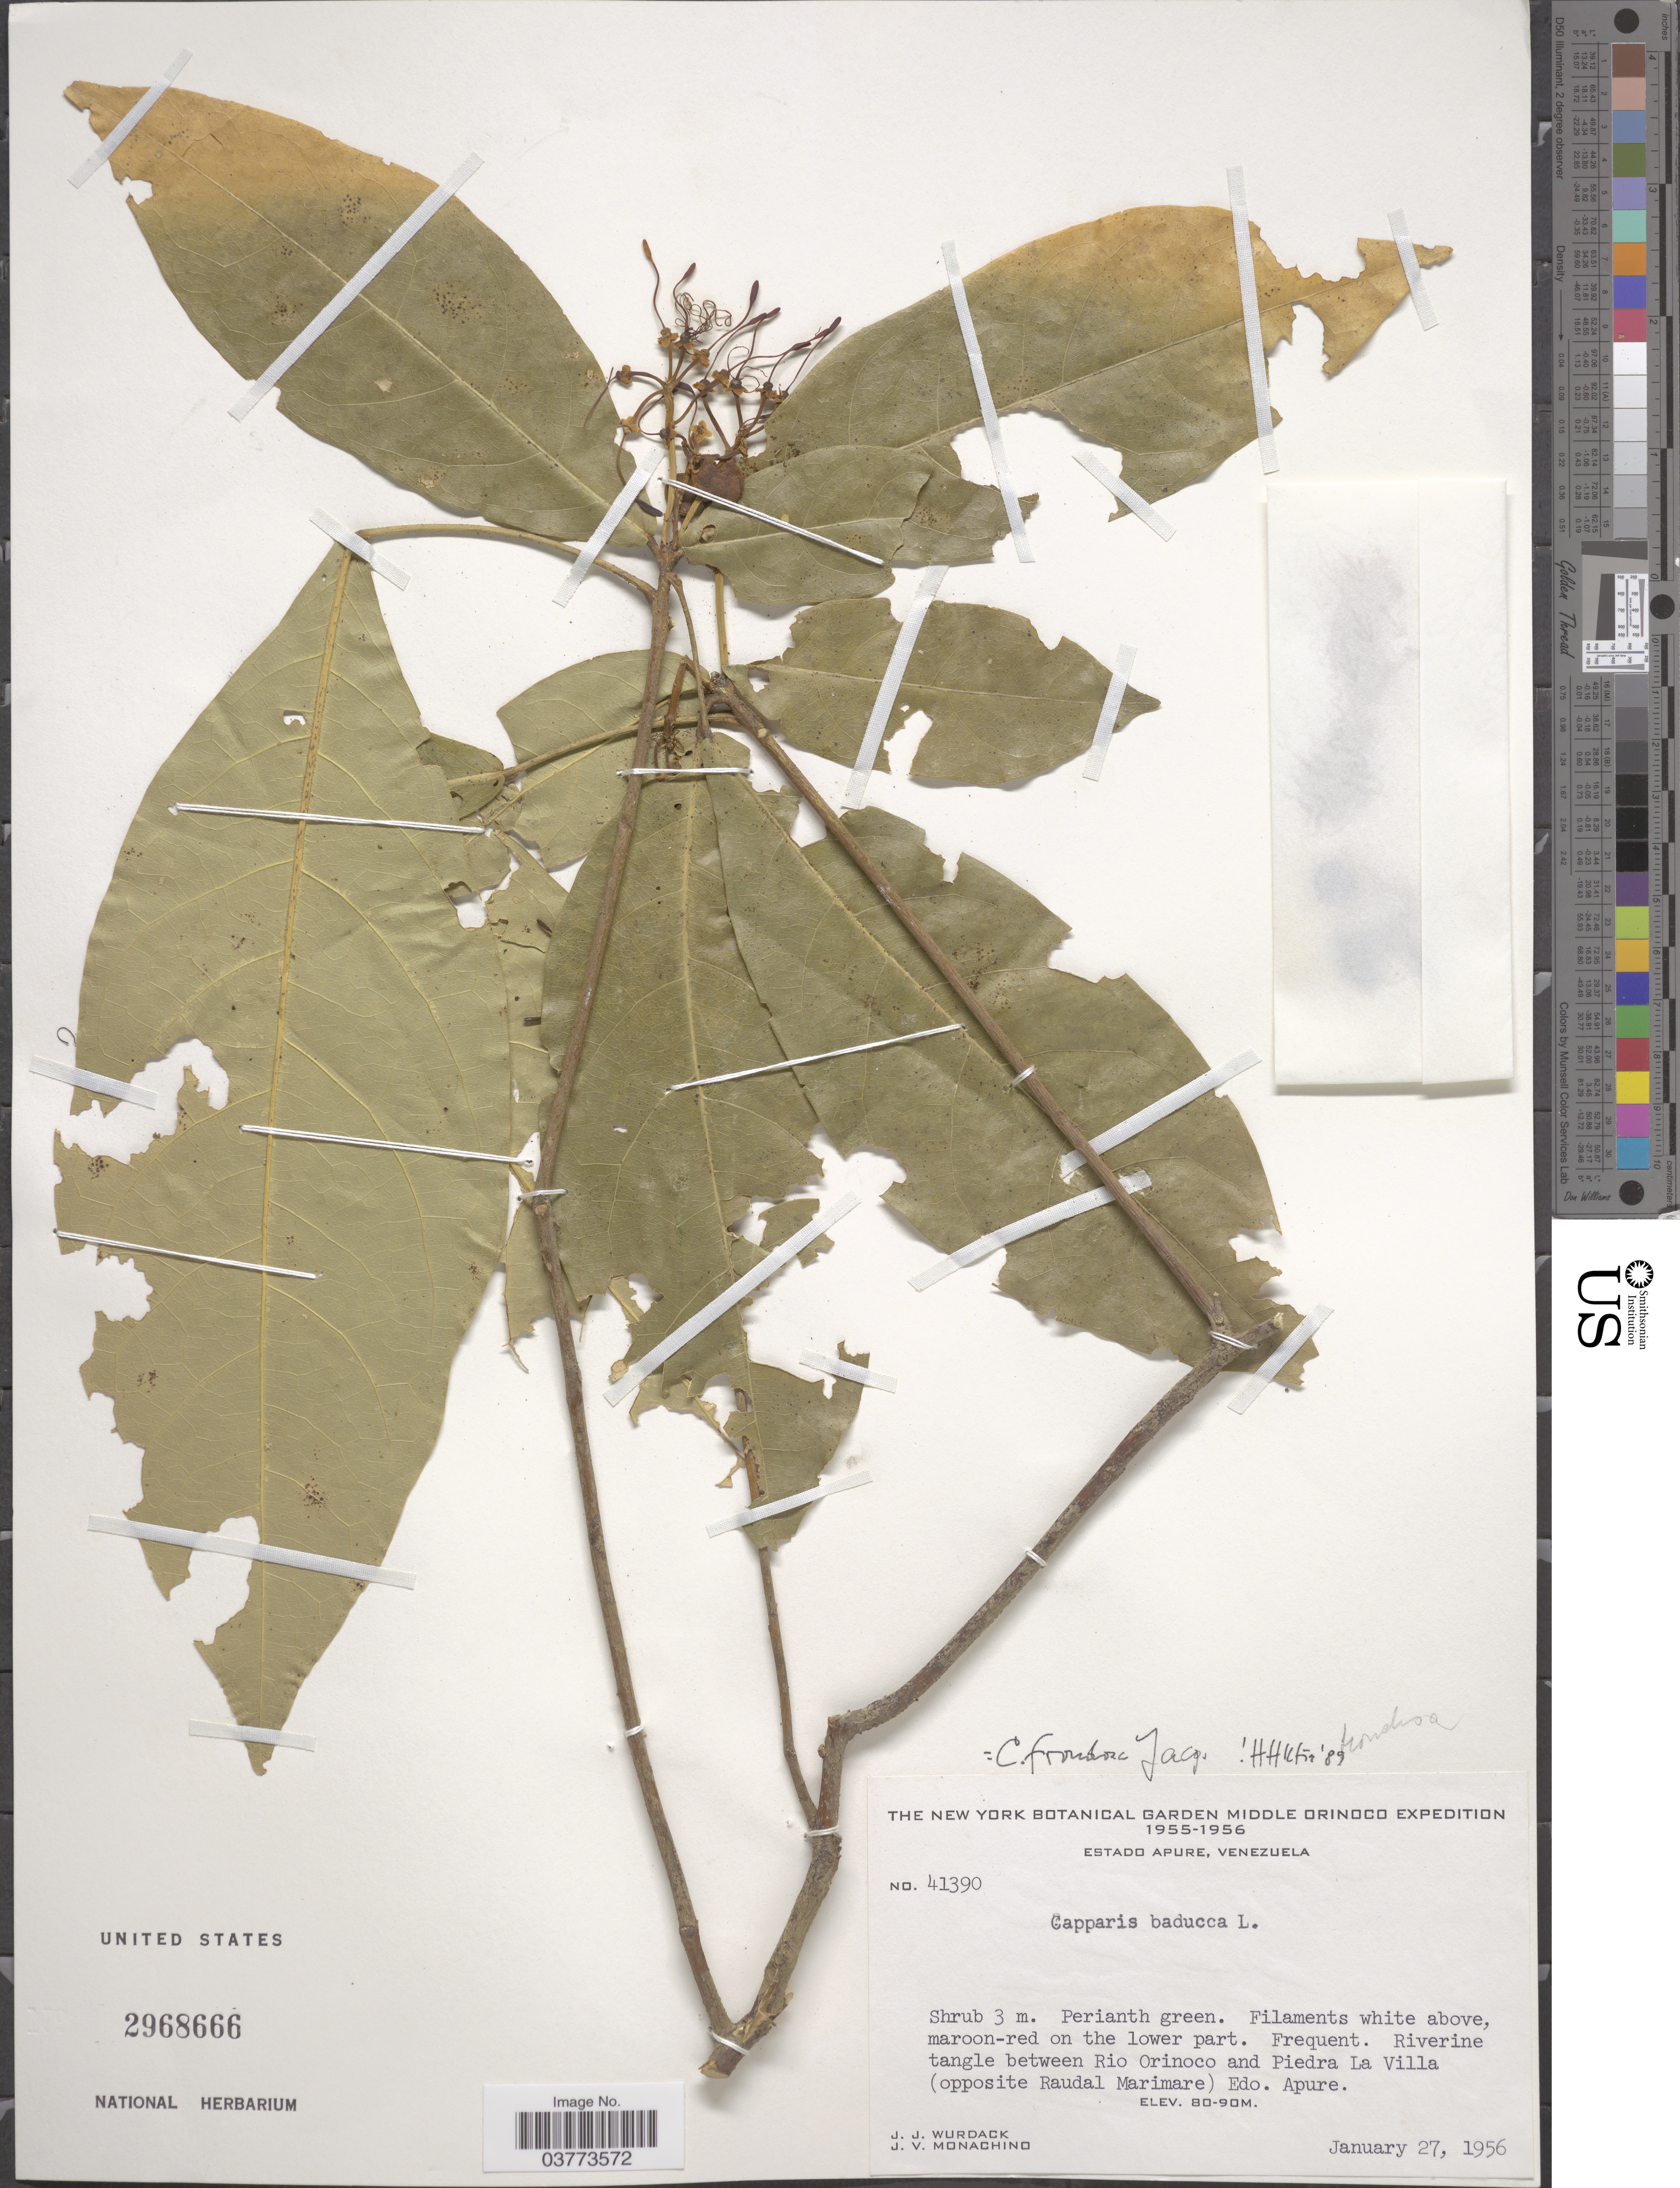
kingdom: Plantae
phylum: Tracheophyta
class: Magnoliopsida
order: Brassicales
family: Capparaceae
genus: Capparidastrum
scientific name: Capparidastrum frondosum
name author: (Jacq.) Cornejo & Iltis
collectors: J. J. Wurdack & J. V. Monachino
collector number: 41390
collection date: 1956-01-27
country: Venezuela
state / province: Apure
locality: Riverine tangle between Rio Orinoco and Piedra La Villa (opposite Raudal Marimare) Edo. Apure.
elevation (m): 80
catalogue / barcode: US 2968666